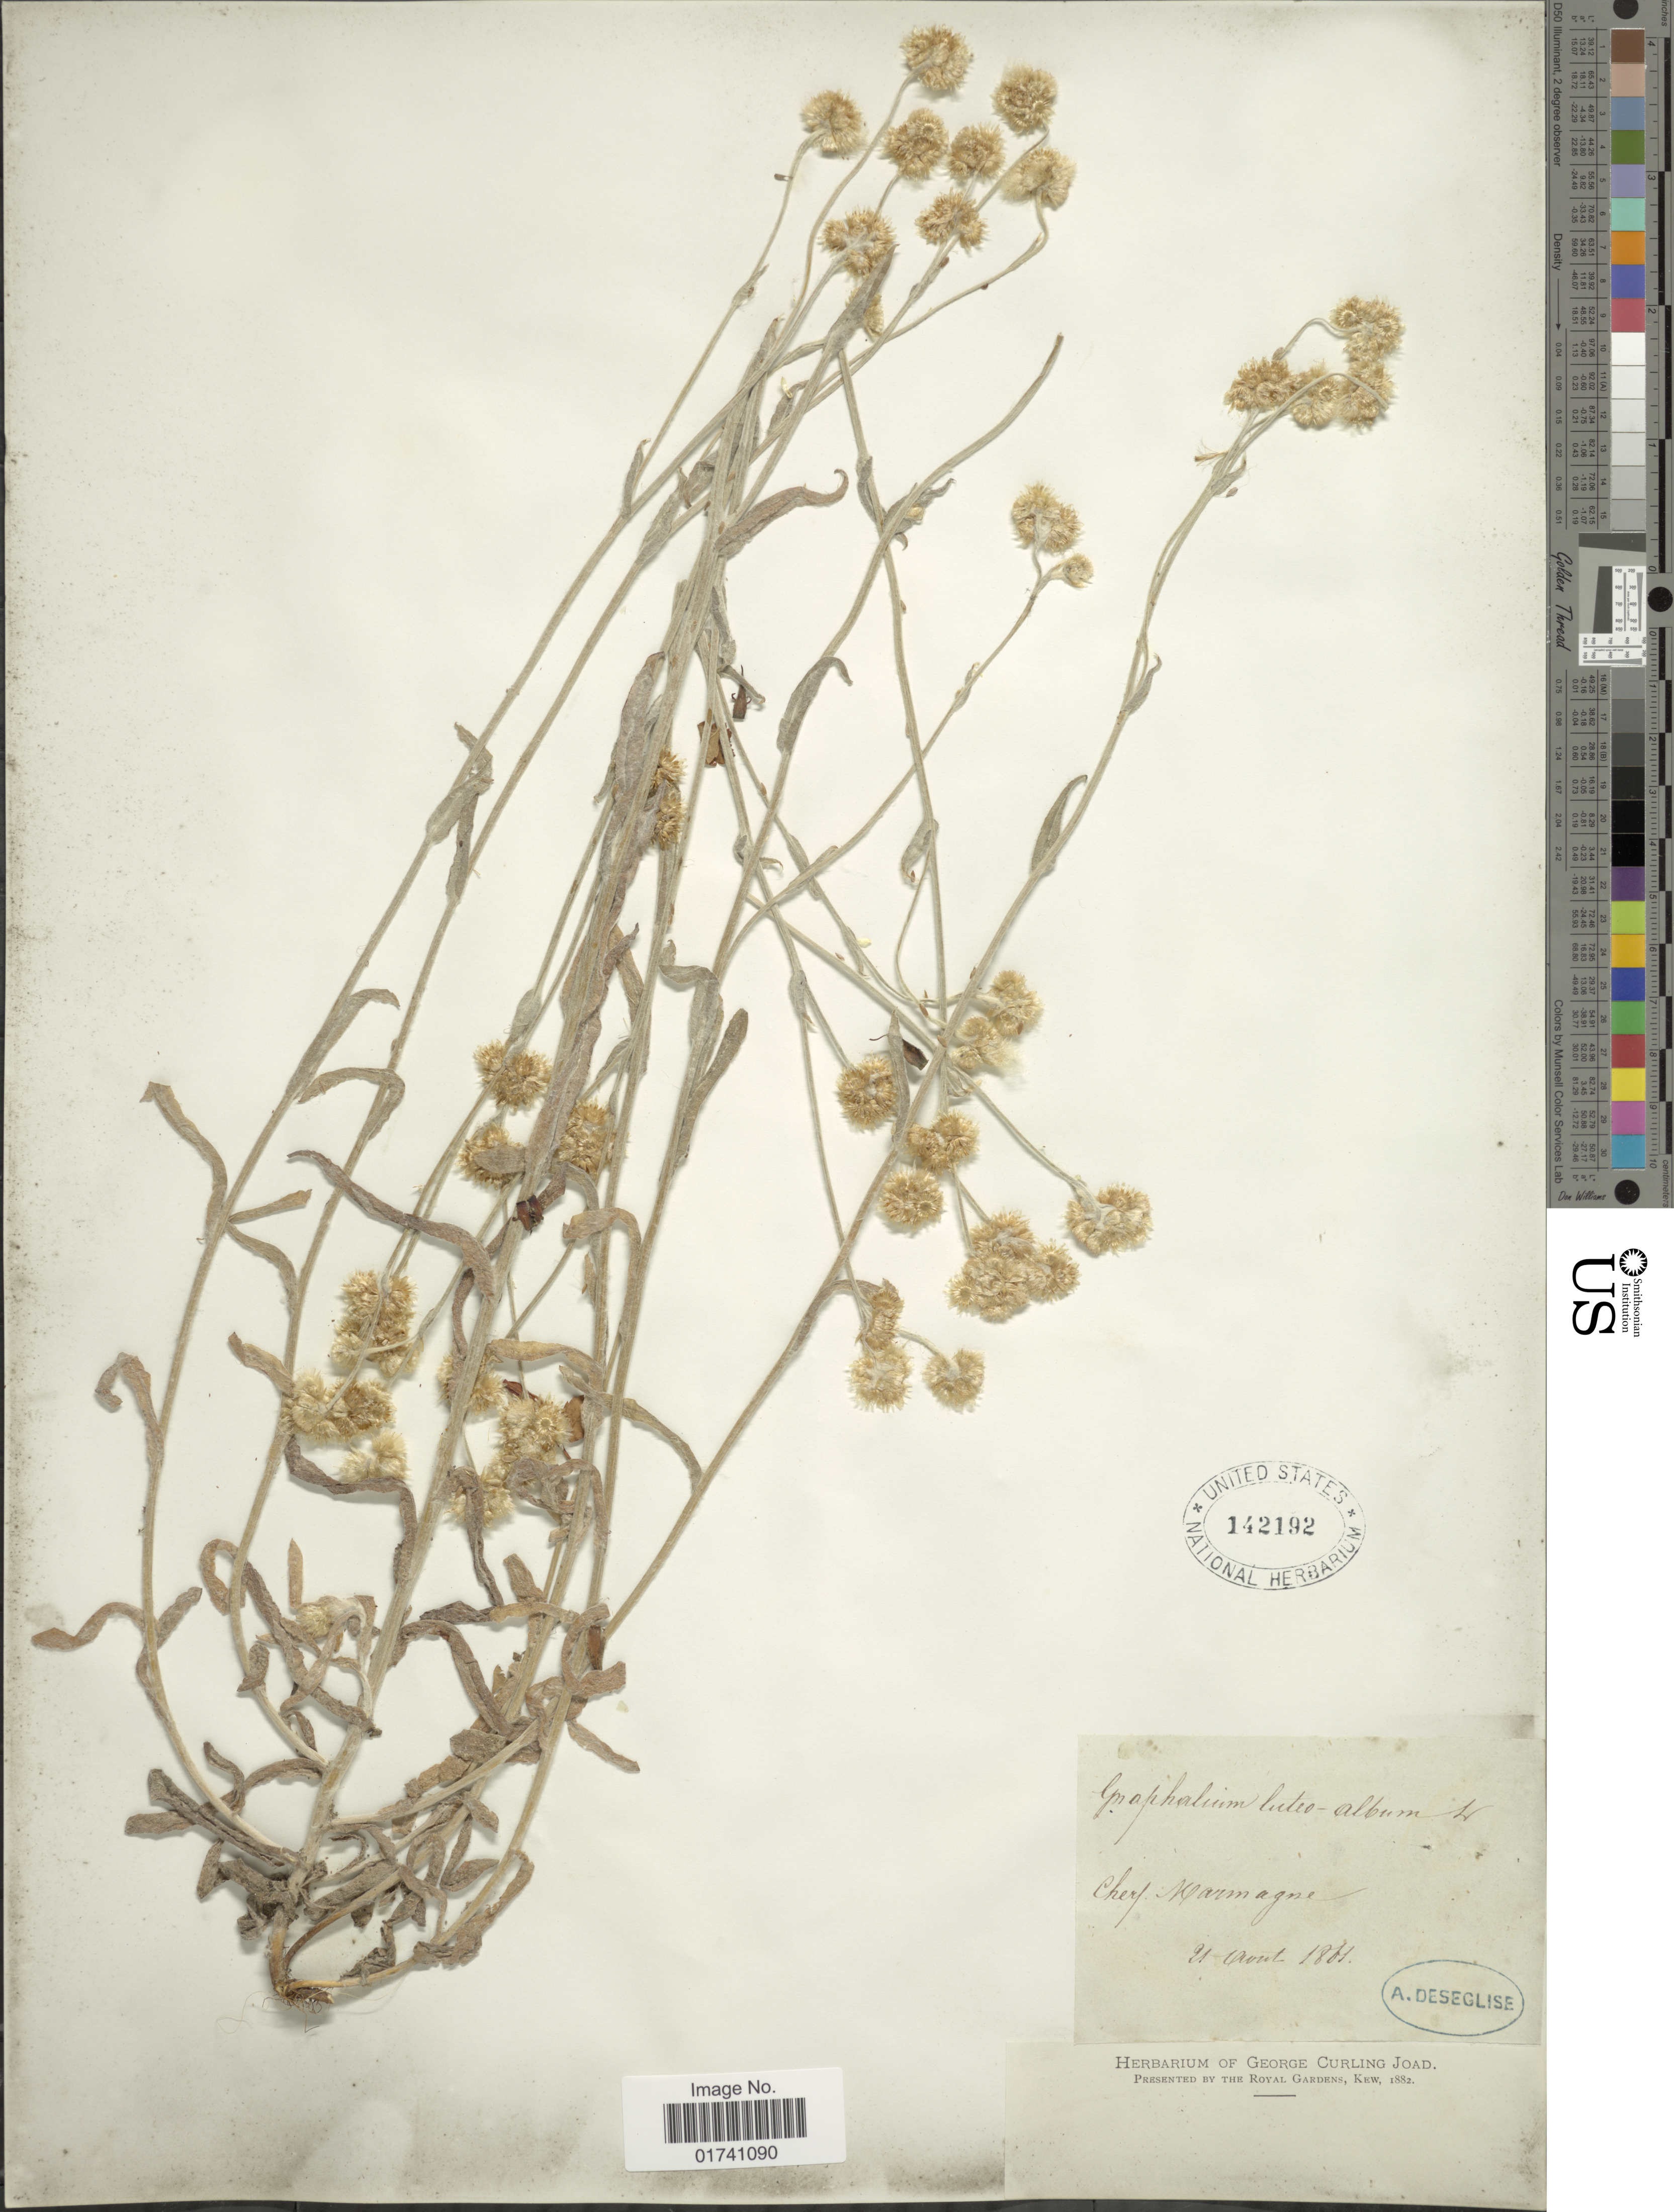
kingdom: Plantae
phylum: Tracheophyta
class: Magnoliopsida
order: Asterales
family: Asteraceae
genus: Laphangium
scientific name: Laphangium luteoalbum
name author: (L.) Tzvelev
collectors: A. Deseglise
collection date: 1861-08-21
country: France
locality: Cherf. Marmagne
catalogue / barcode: US 142192